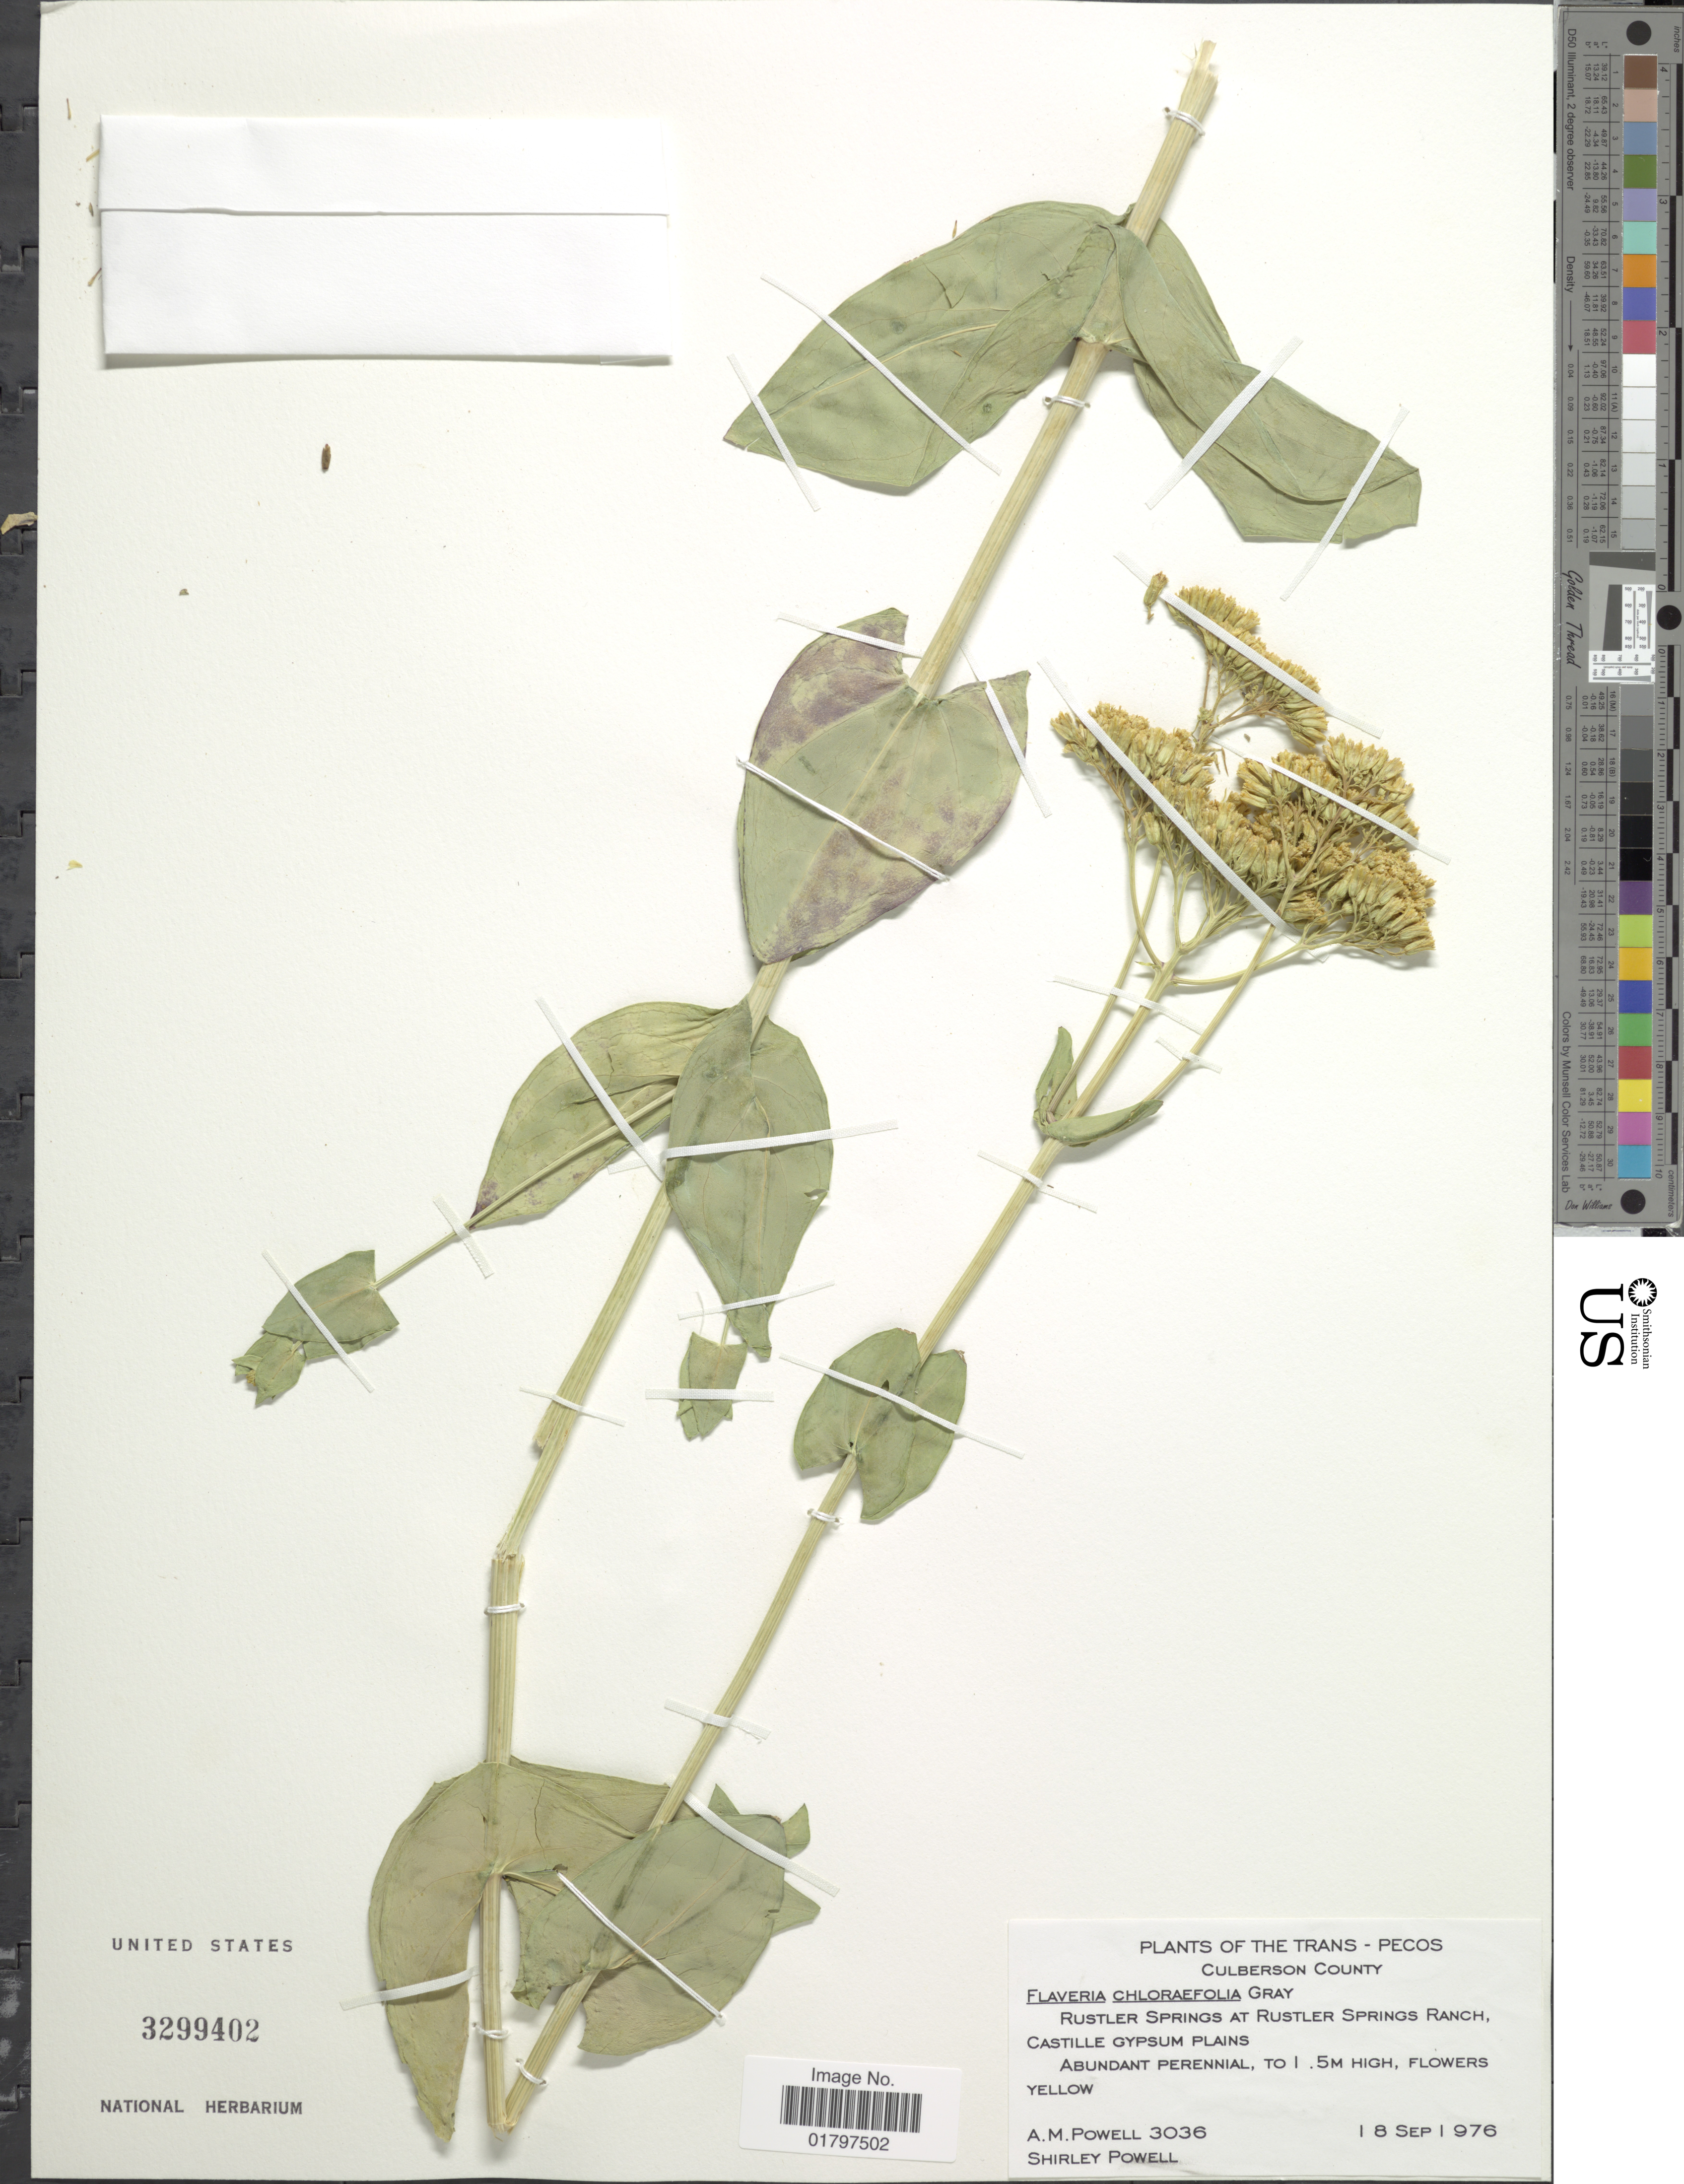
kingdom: Plantae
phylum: Tracheophyta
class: Magnoliopsida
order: Asterales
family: Asteraceae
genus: Flaveria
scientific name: Flaveria chloraefolia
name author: A. Gray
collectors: A. M. Powell & S. Powell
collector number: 3036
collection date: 1976-09-18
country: United States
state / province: Texas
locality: Trans - Pecos. Culberson County. Rustler Springs at Rustler Springs Ranch, Castille Gypsum Plains.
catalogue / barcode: US 3299402